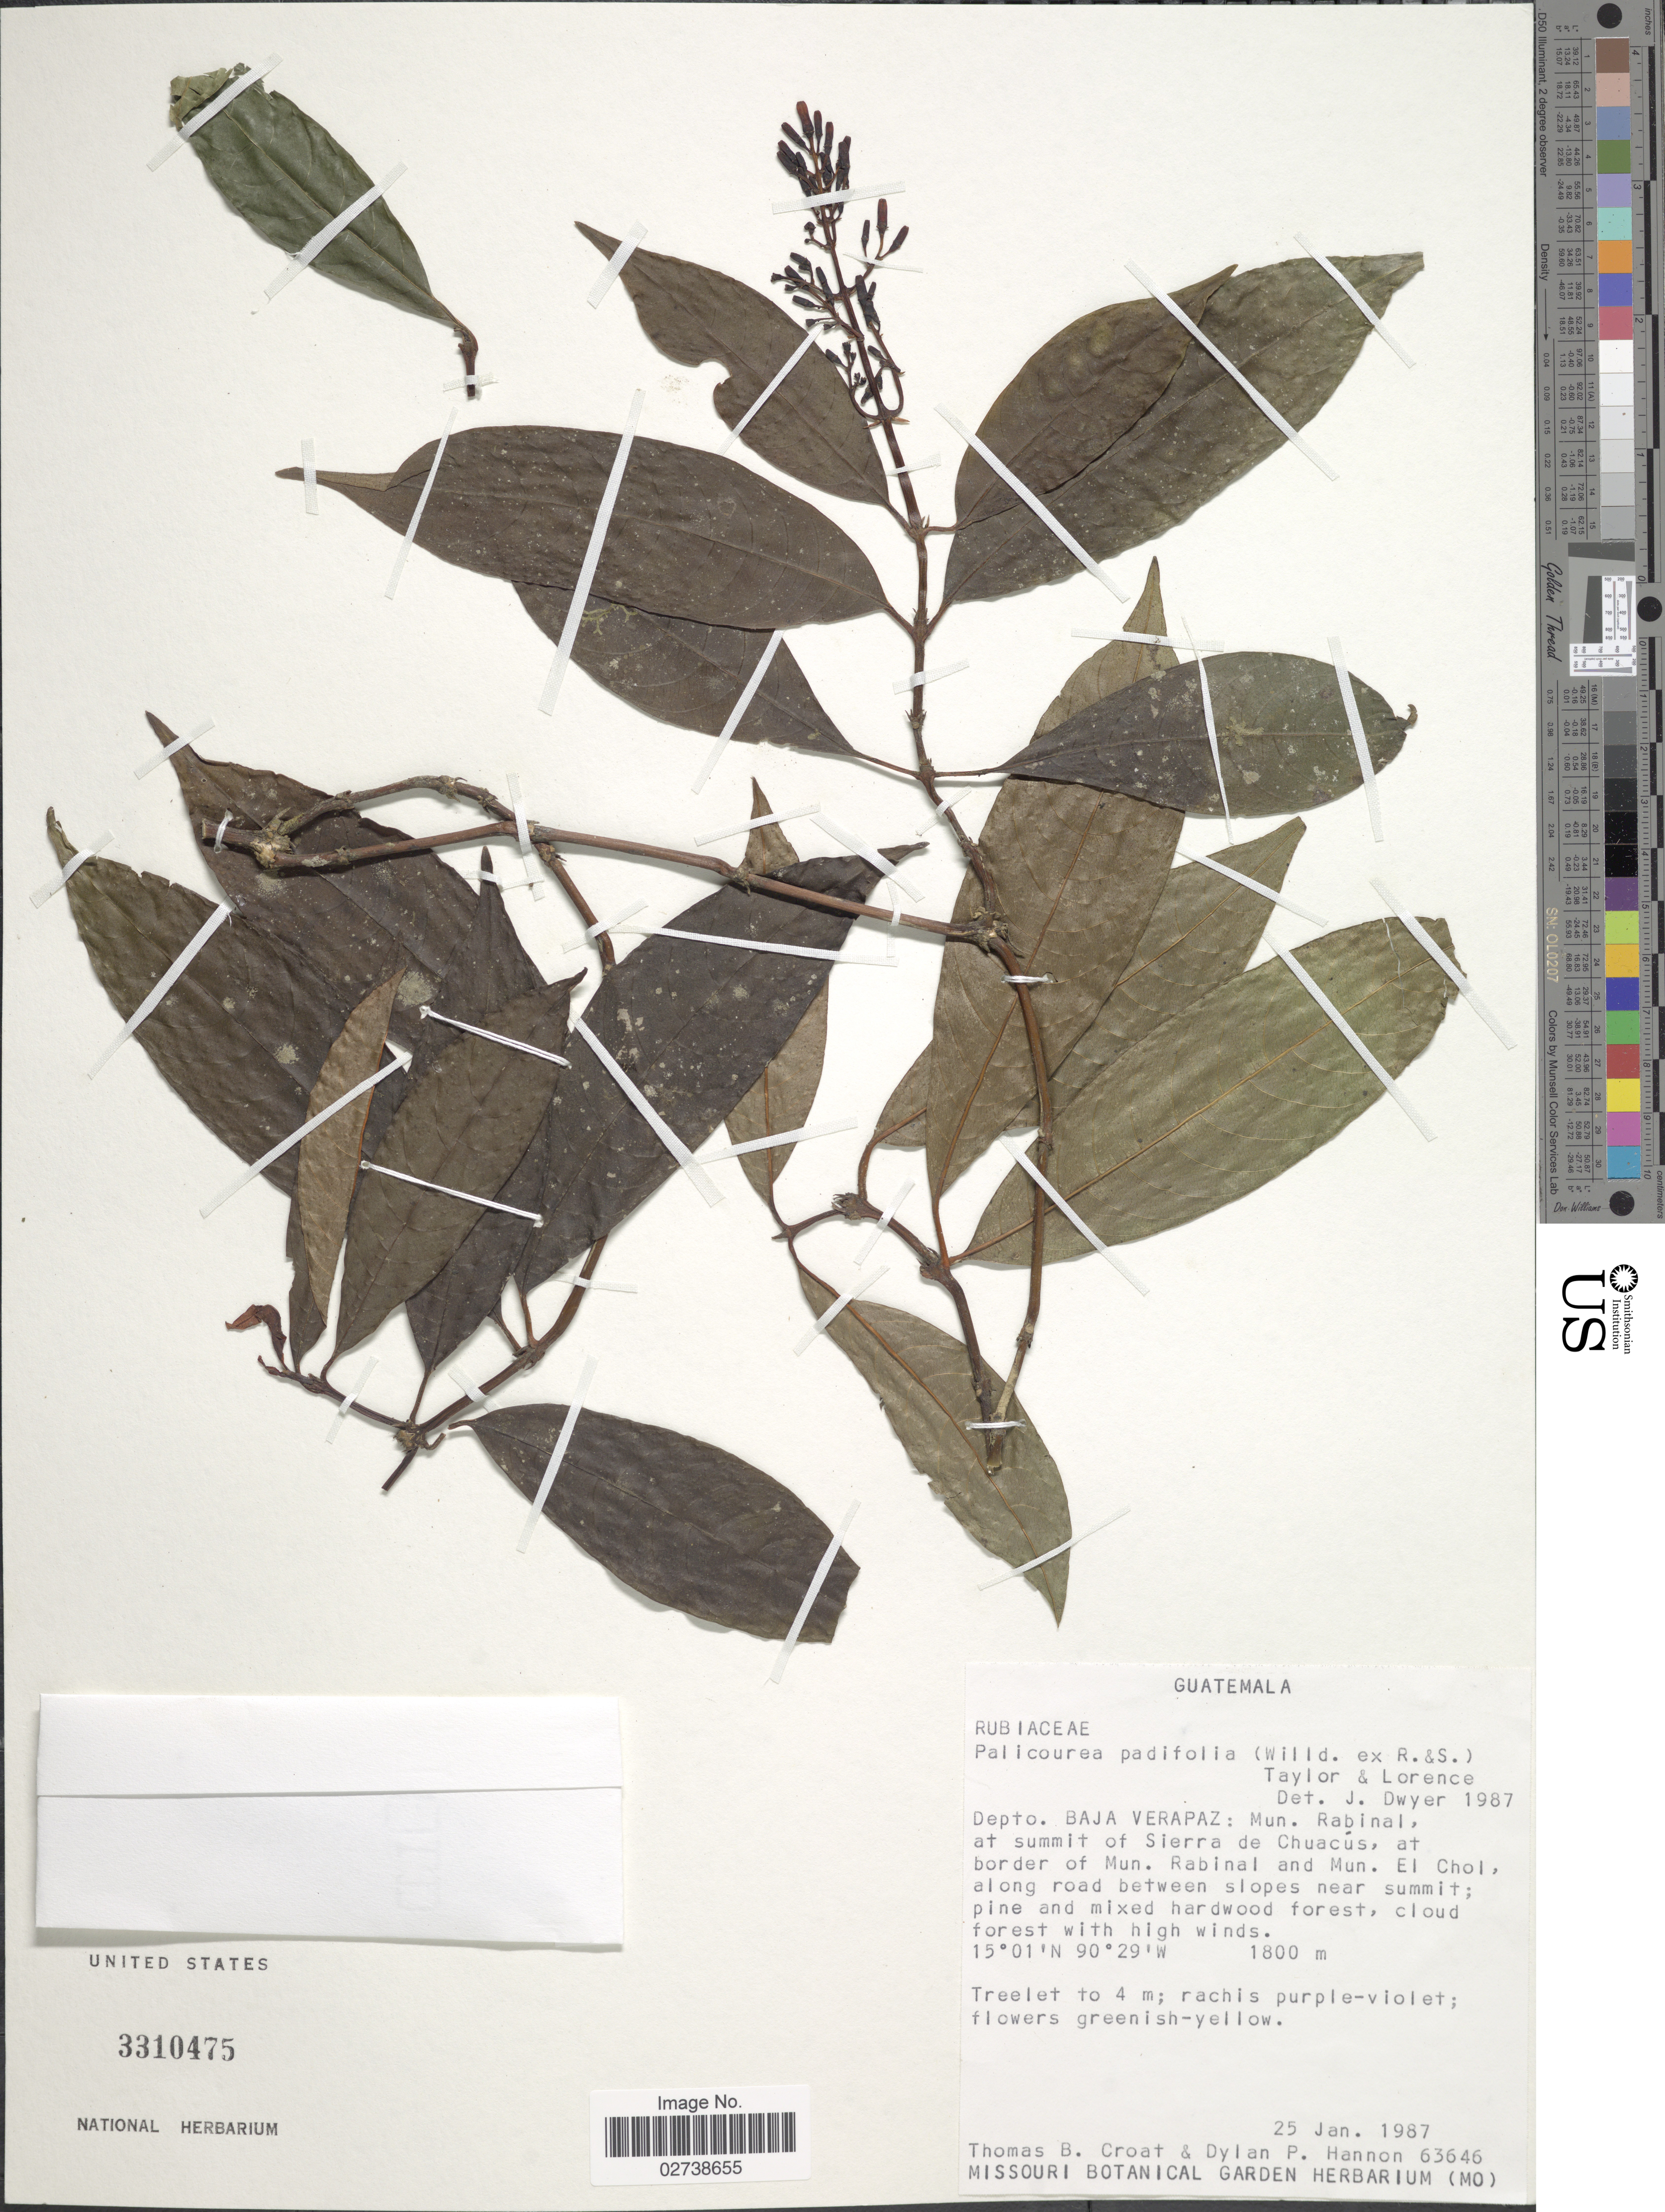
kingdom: Plantae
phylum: Tracheophyta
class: Magnoliopsida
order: Gentianales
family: Rubiaceae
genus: Palicourea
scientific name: Palicourea padifolia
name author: (Humb. & Bonpl. ex Roem. & Schult.) C.M. Taylor & Lorence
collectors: T. B. Croat & D. Hannon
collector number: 63646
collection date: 1987-01-25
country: Guatemala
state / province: Baja Verapaz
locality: Depto. Baja Verapaz: Mun. Rabinal, at summit of Sierra de Chuacús, at border of Mun Rabinal and Mun El Chol, along road between slopes near summit; pine and mixed hardwood forest, cloud forest with high winds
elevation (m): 1800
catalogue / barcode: US 3310475